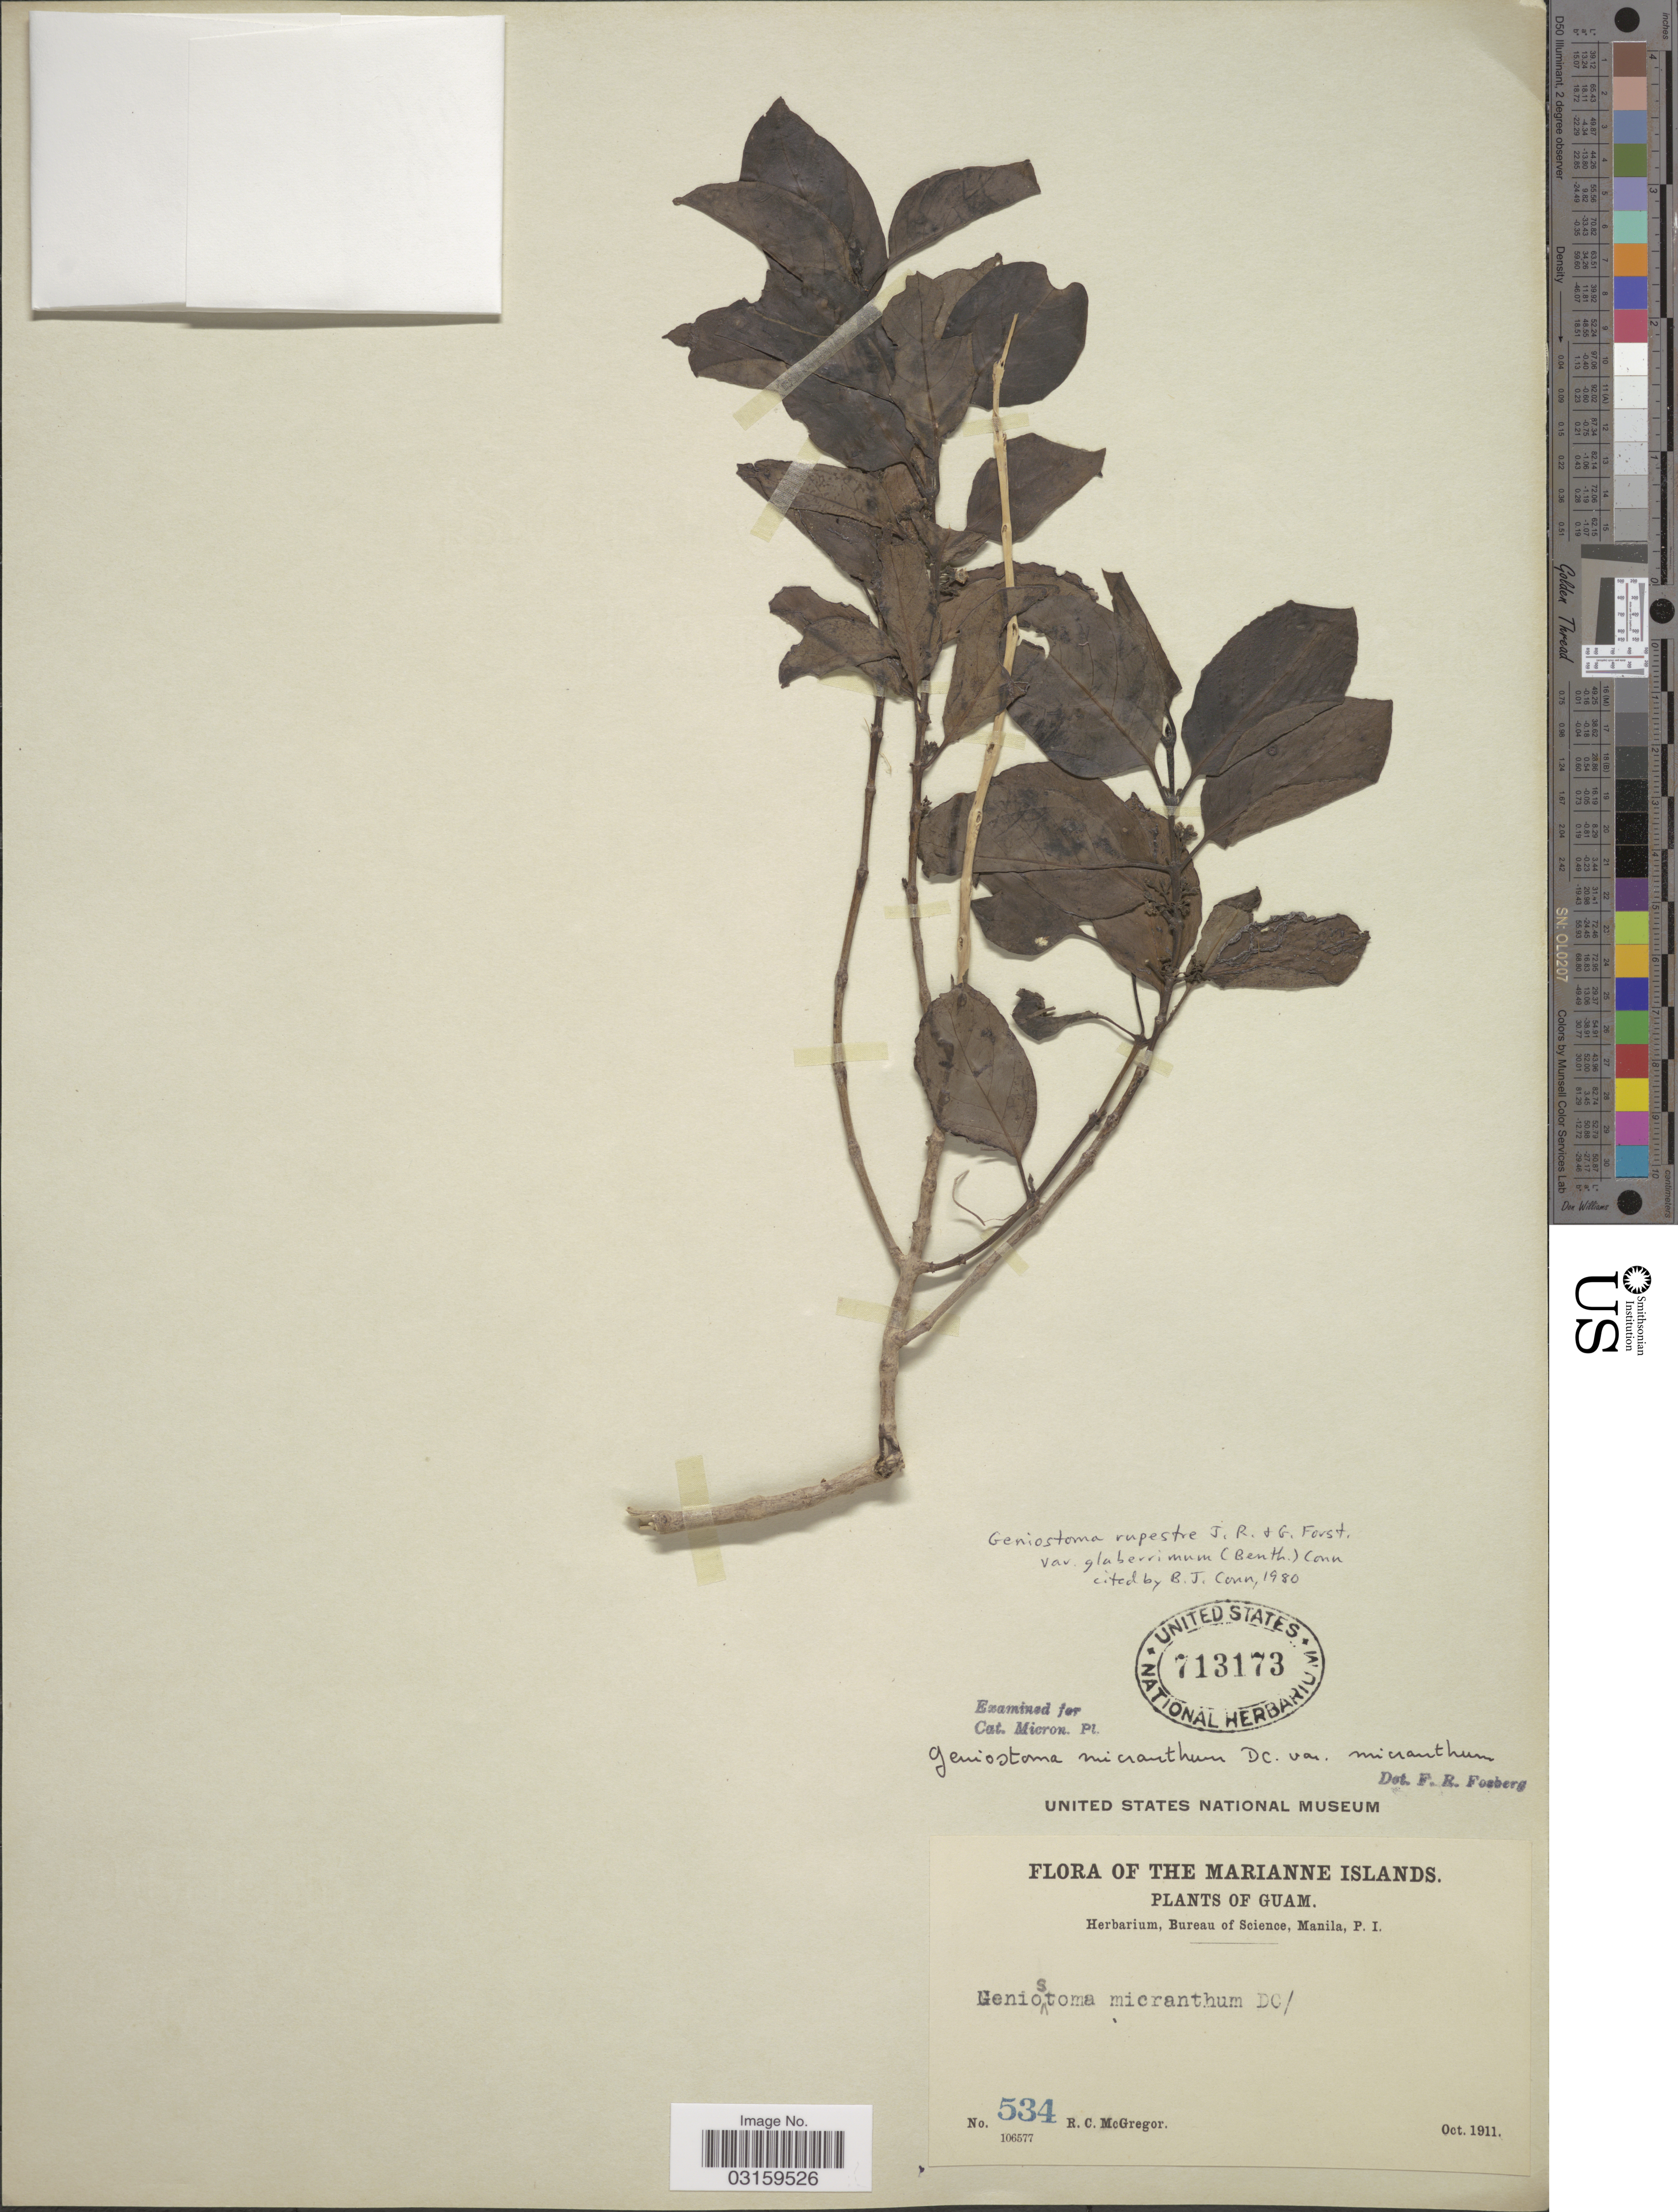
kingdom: Plantae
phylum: Tracheophyta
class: Magnoliopsida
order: Gentianales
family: Loganiaceae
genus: Geniostoma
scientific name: Geniostoma rupestre var. glaberrimum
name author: J.R. Forst. & G. Forst.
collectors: R. C. McGregor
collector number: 534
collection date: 1911-10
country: Guam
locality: Marianne Islands.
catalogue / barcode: US 713173